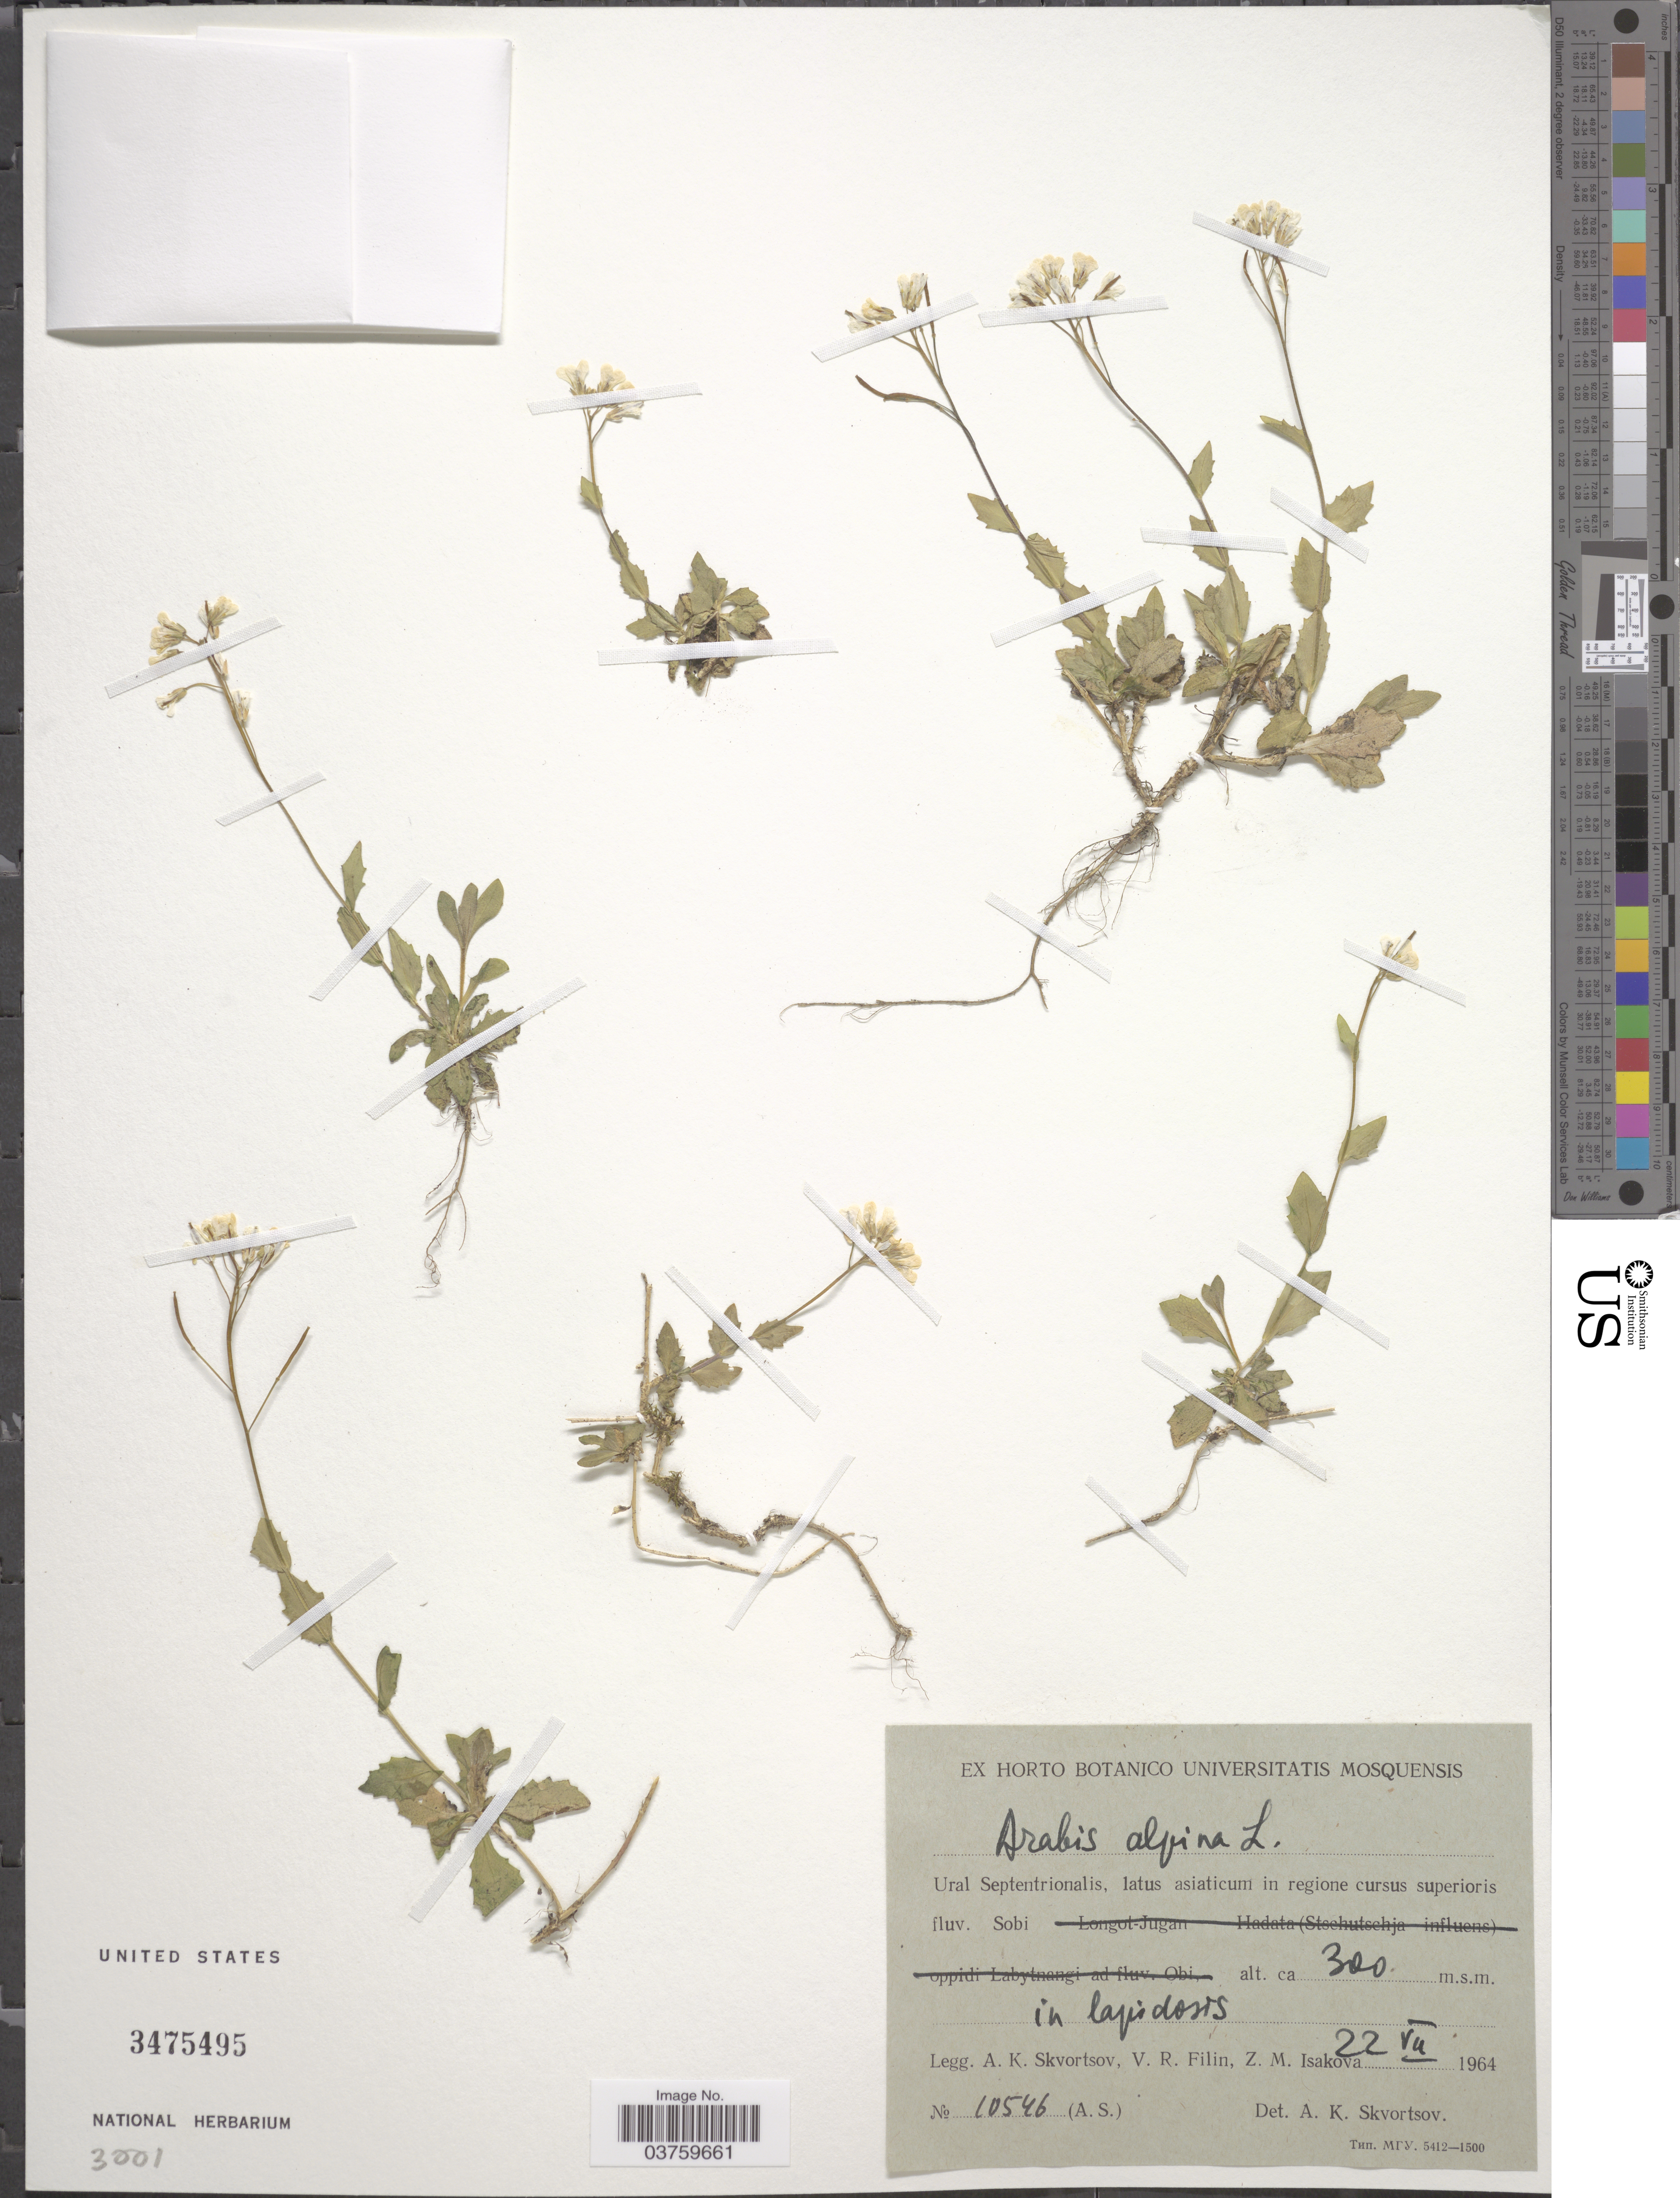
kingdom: Plantae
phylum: Tracheophyta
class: Magnoliopsida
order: Brassicales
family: Brassicaceae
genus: Arabis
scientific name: Arabis alpina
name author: L.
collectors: A. K. Skvortsov, V. Filin & Z. Isakova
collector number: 10546(A.S.)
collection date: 1964-07-22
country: Russian Federation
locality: Ural Septentrionalis, latus asiaticum in regione cursus superioris fluv. Sobi.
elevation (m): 300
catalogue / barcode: US 3475495